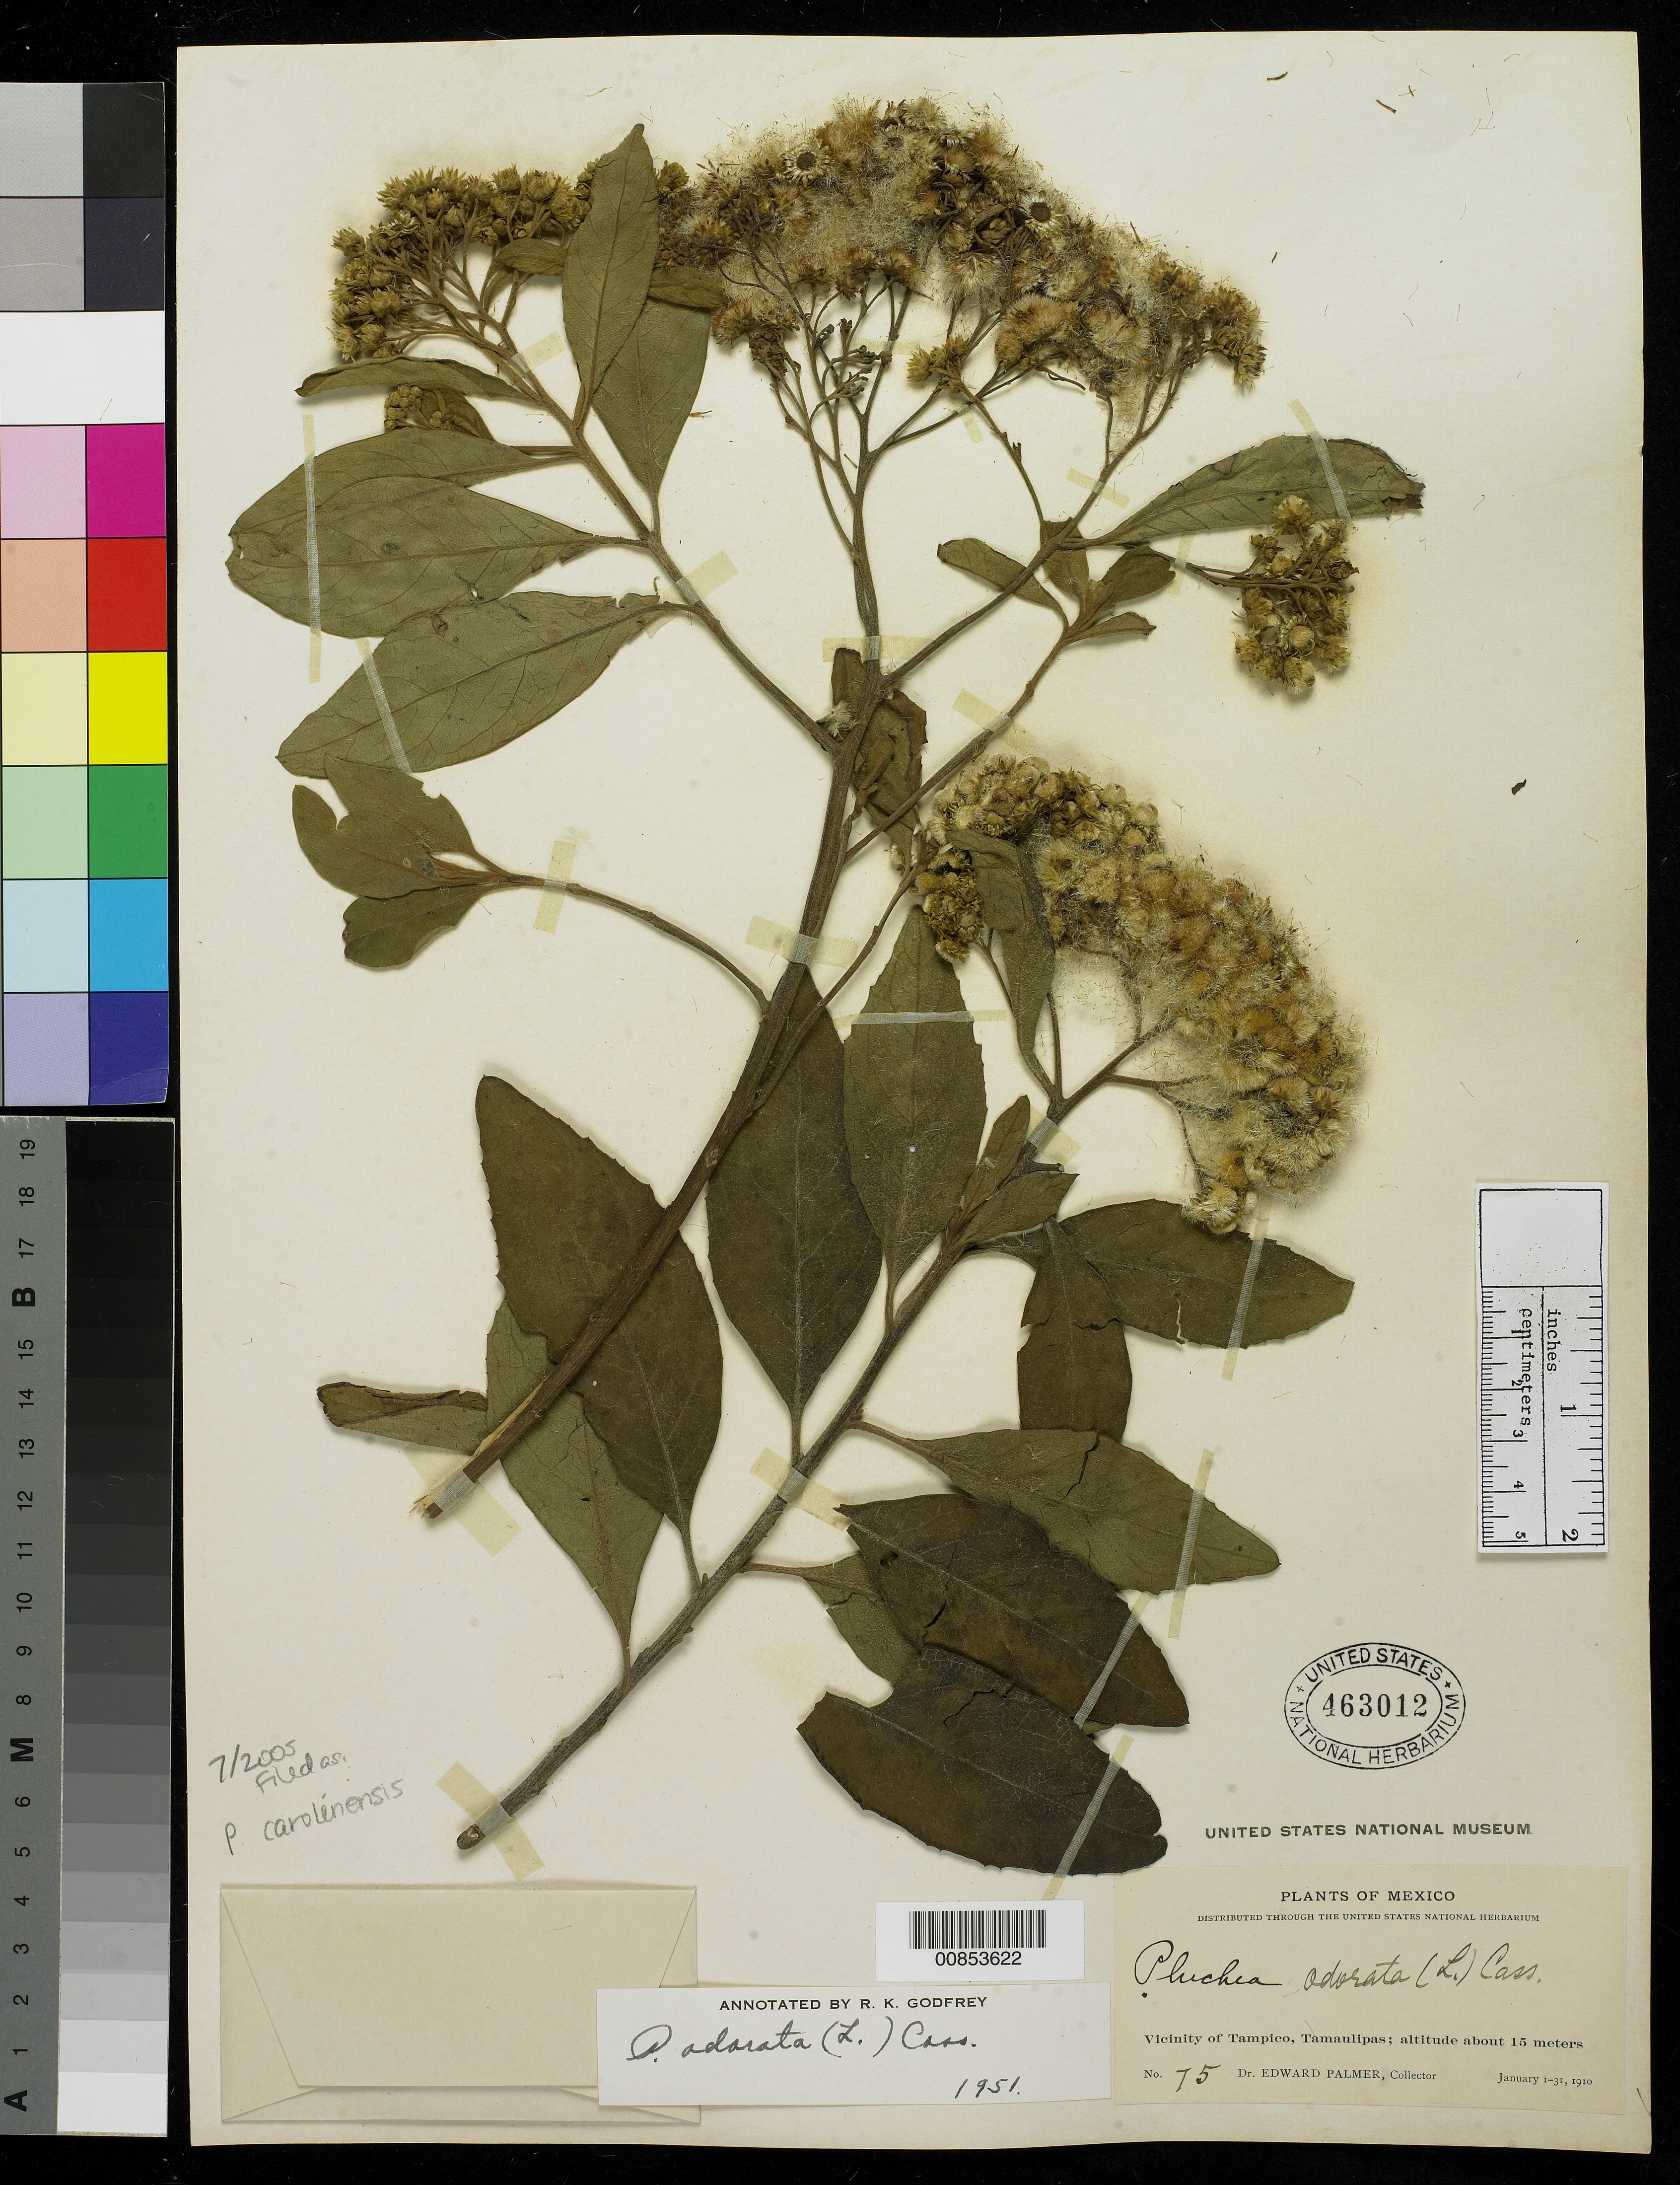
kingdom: Plantae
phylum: Tracheophyta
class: Magnoliopsida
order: Asterales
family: Asteraceae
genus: Pluchea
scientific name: Pluchea carolinensis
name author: (Jacq.) Sweet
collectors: E. Palmer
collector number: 75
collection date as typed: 01 Jan 1910 to 31 Jan 1910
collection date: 1910-01-01/1910-01-31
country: Mexico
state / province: Tamaulipas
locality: Vicinity of Tampico, Tamaulipas.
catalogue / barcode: US 463012